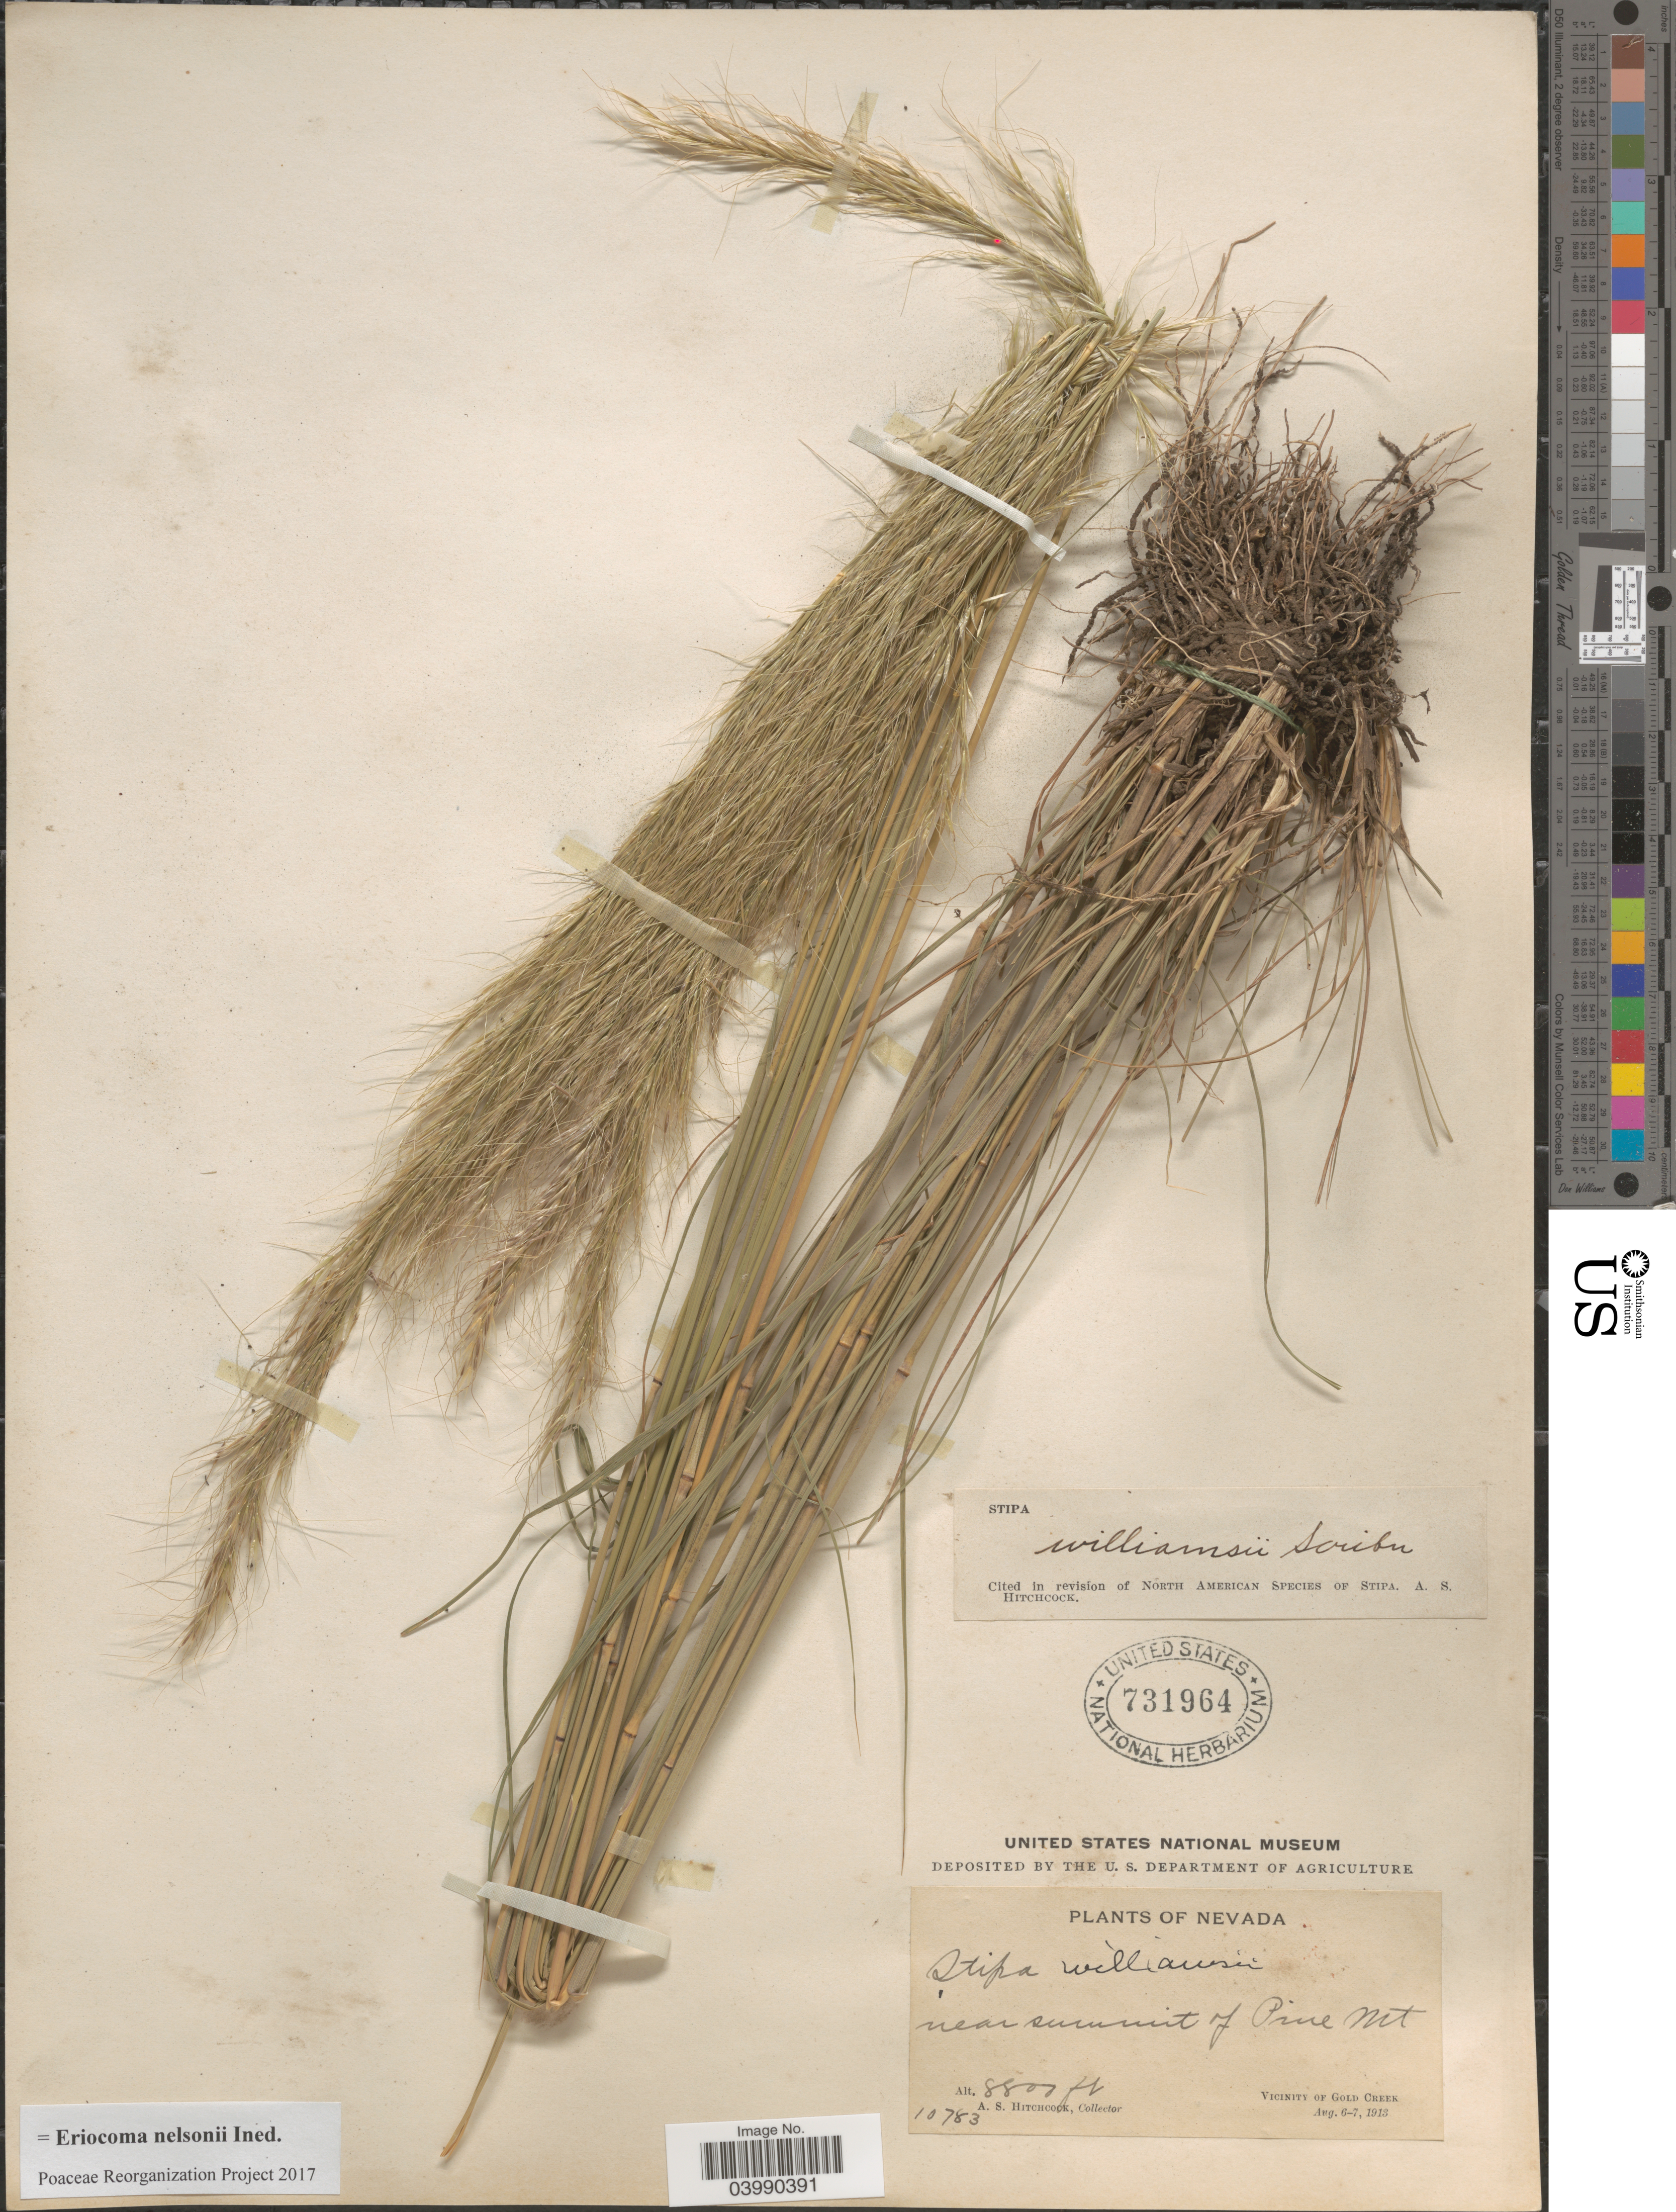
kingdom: Plantae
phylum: Tracheophyta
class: Liliopsida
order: Poales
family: Poaceae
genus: Eriocoma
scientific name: Eriocoma nelsonii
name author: (Scribn.) Romasch.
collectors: A. S. Hitchcock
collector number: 10783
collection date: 1913-08-06/1913-08-07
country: United States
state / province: Nevada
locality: Near summit of Pine Mt. Vicinity of Gold Creek.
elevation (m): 2682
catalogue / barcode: US 731964